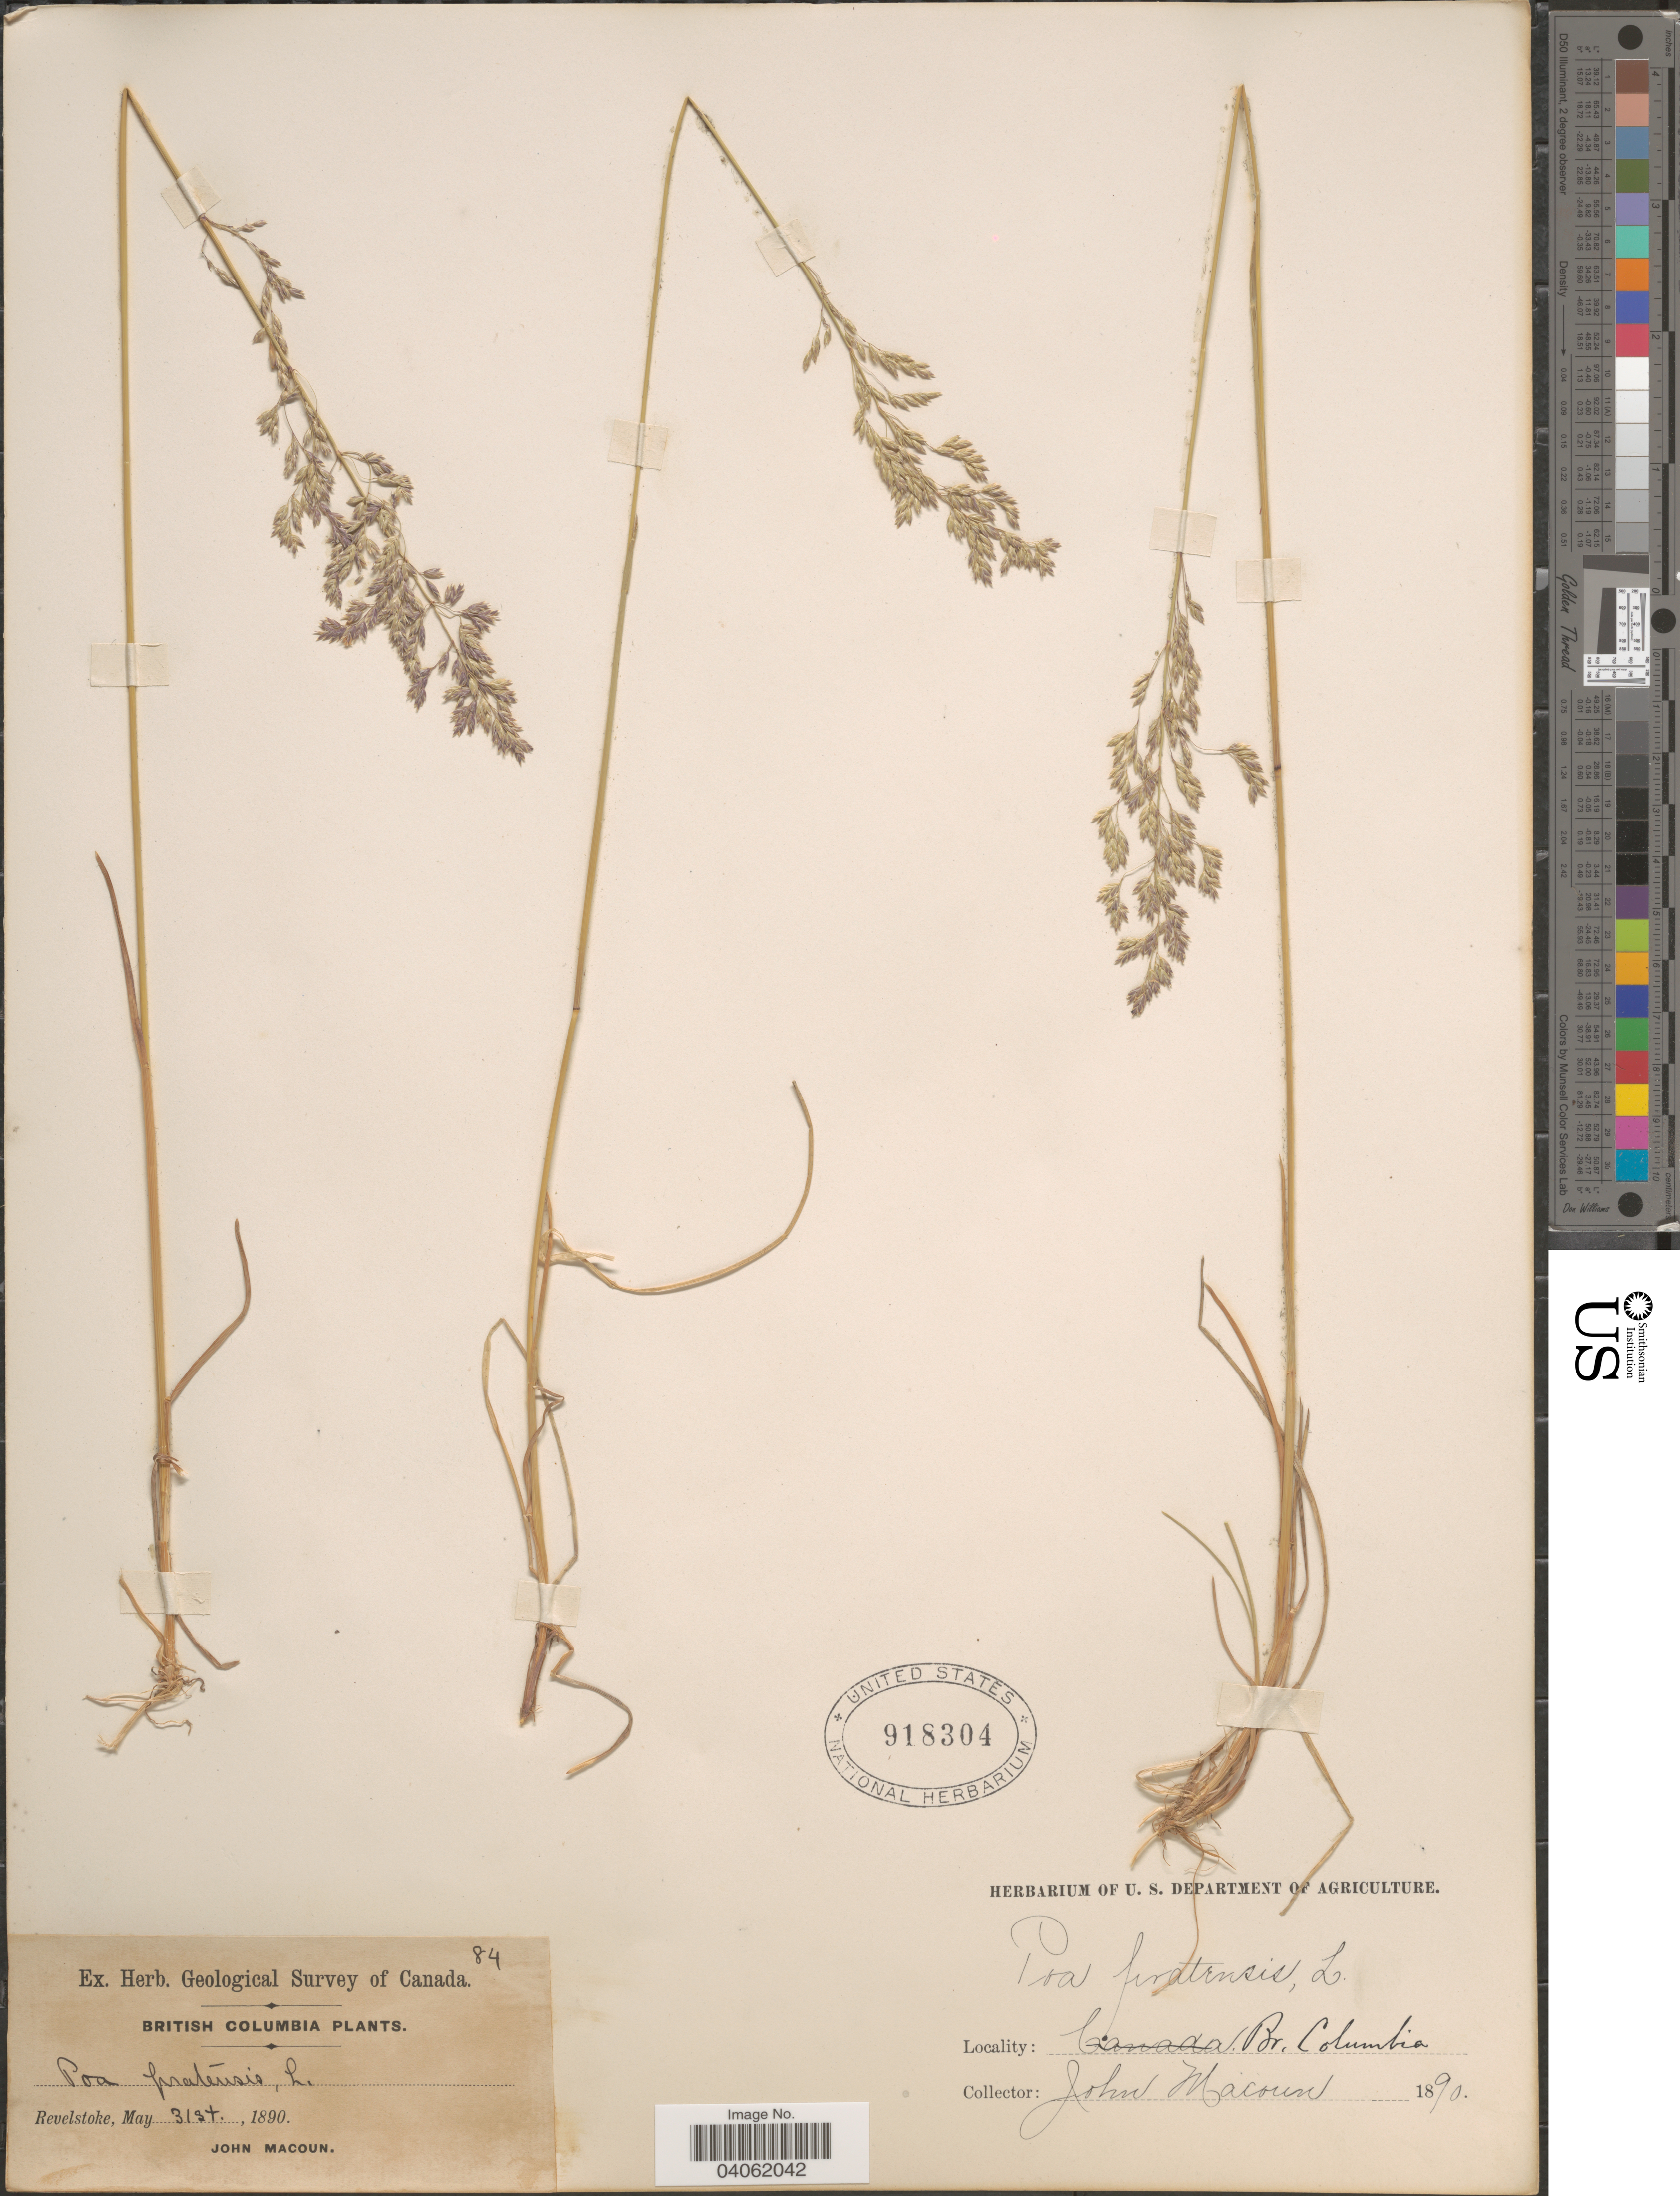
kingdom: Plantae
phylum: Tracheophyta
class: Liliopsida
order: Poales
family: Poaceae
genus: Poa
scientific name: Poa pratensis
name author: L.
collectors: J. Macoun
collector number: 84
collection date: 1890-05-31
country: Canada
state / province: British Columbia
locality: Revelstoke. Br. Columbia.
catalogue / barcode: US 918304